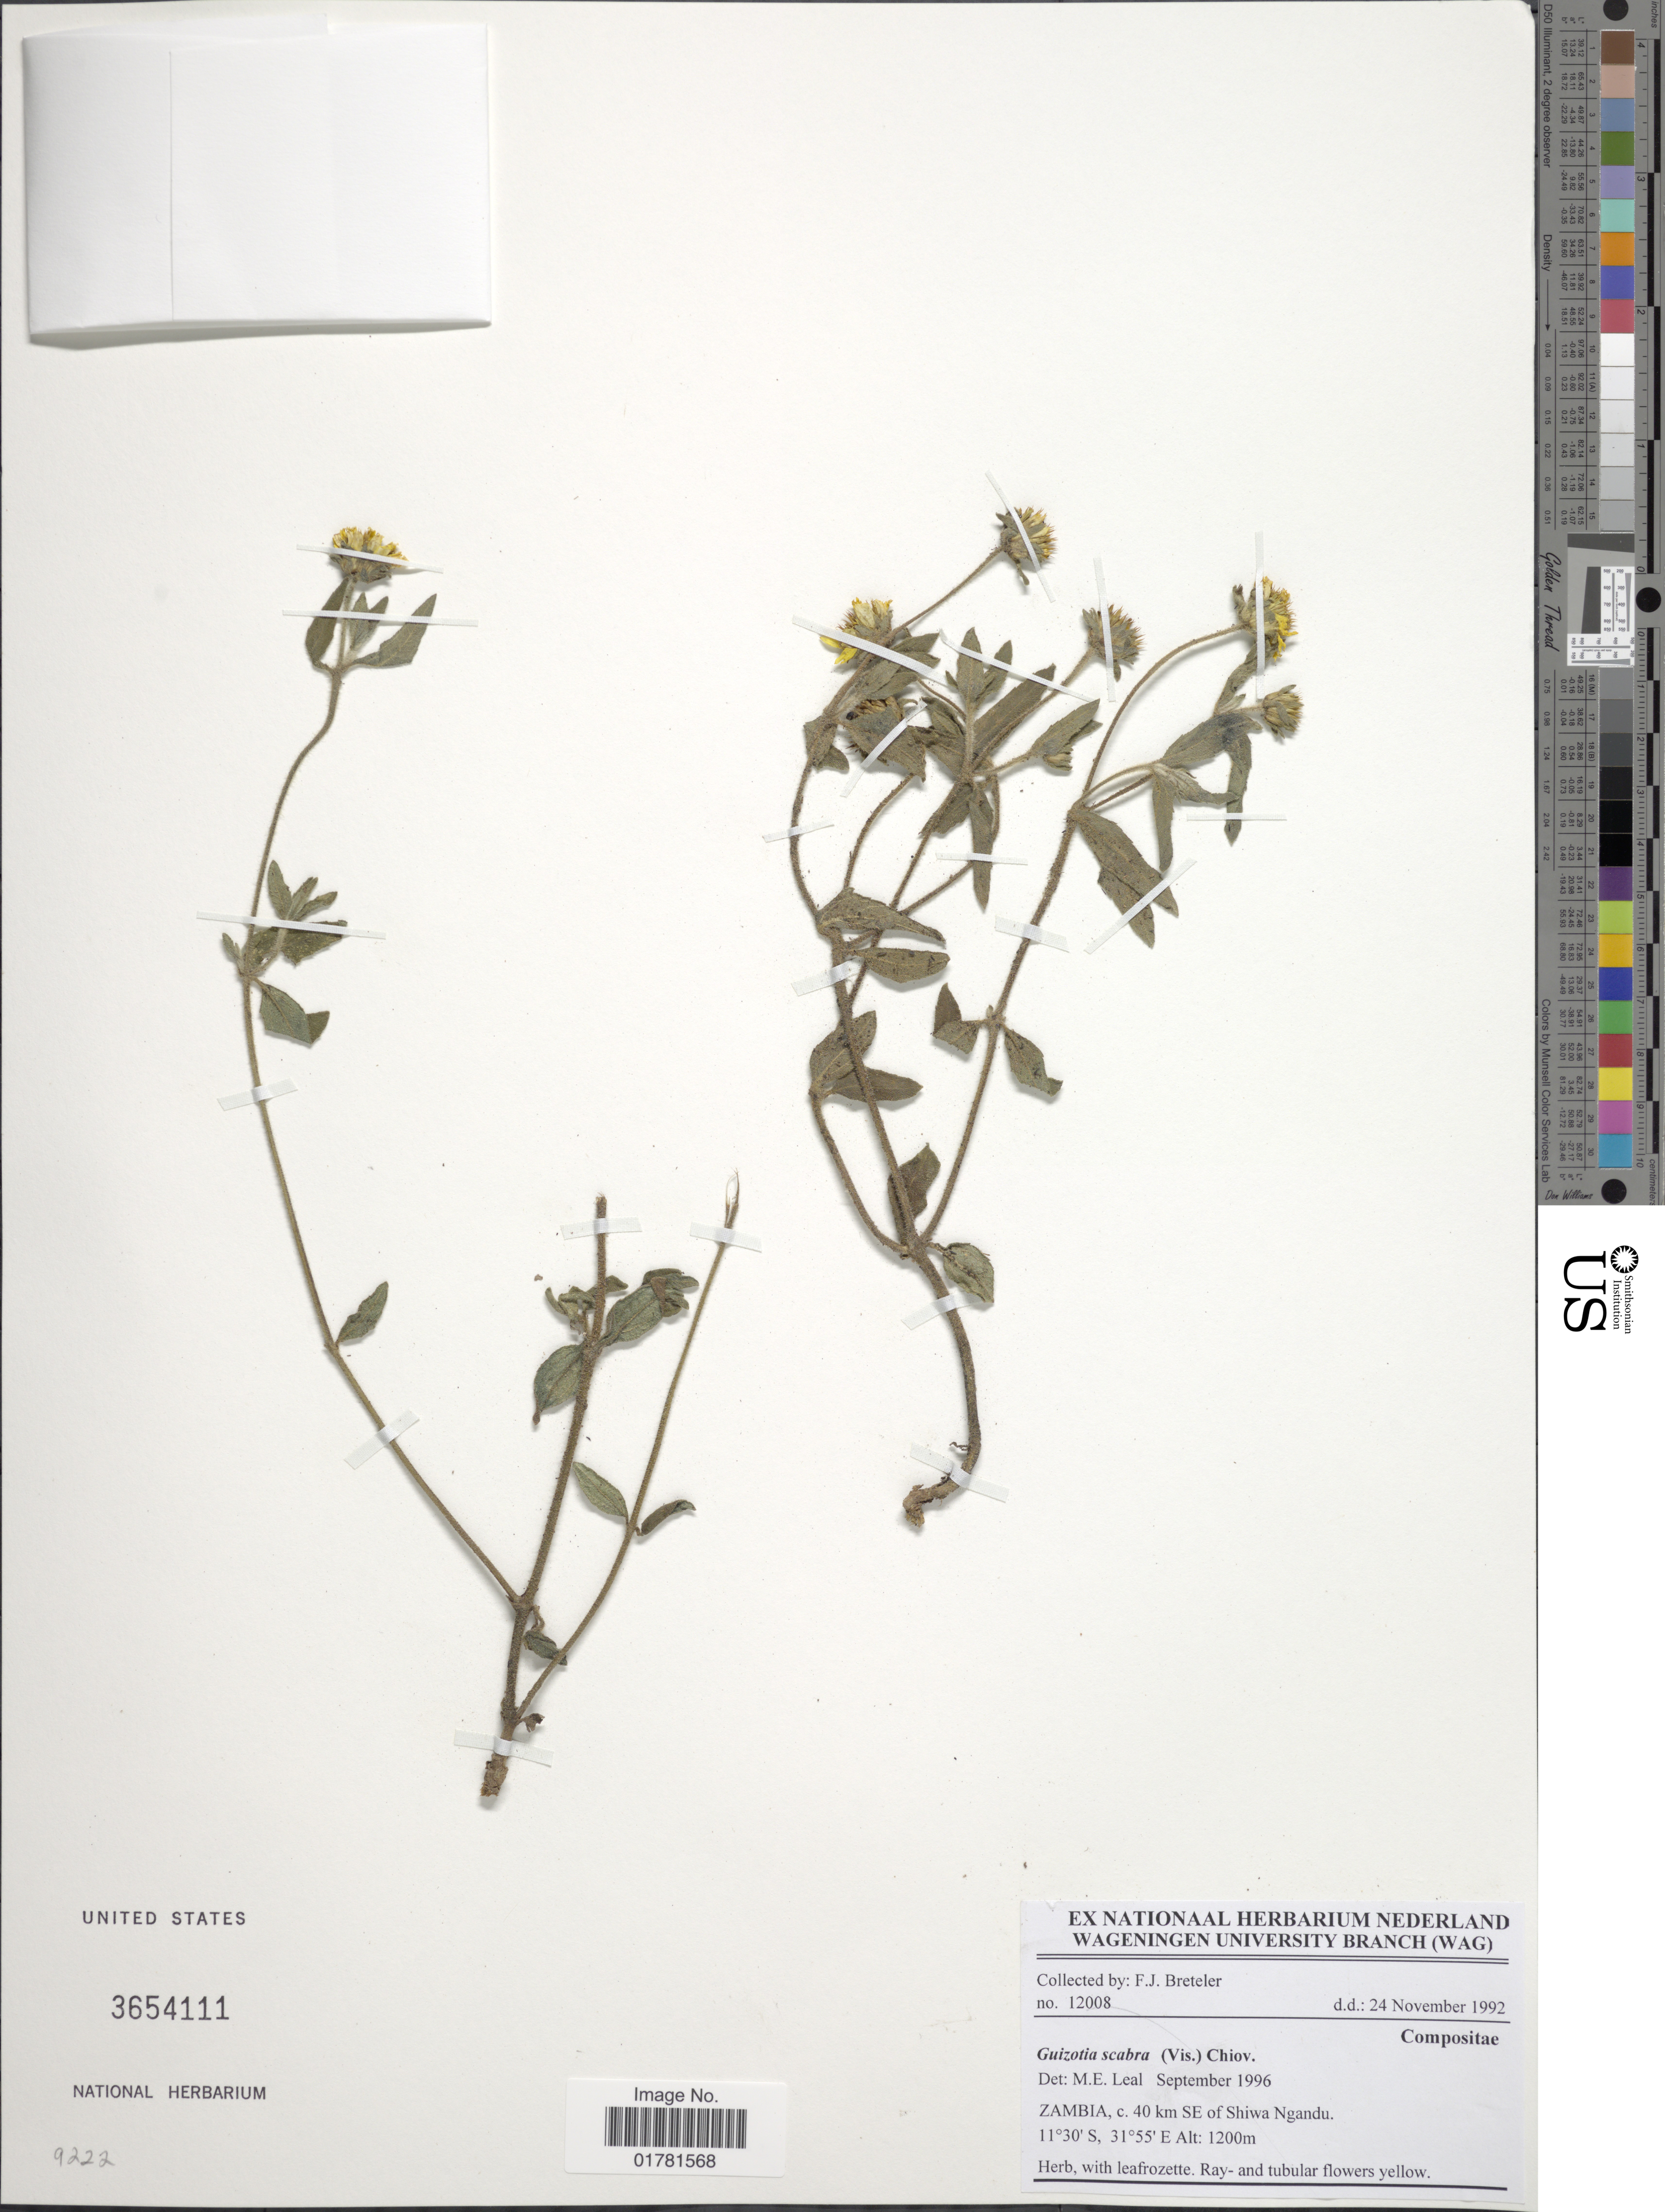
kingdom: Plantae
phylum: Tracheophyta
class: Magnoliopsida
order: Asterales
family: Asteraceae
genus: Guizotia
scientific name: Guizotia scabra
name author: Chiov.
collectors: F. J. Breteler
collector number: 12008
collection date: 1992-11-24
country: Zambia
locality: C. 40 km SE of Shiwa Ngandu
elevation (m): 1200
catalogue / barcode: US 3654111